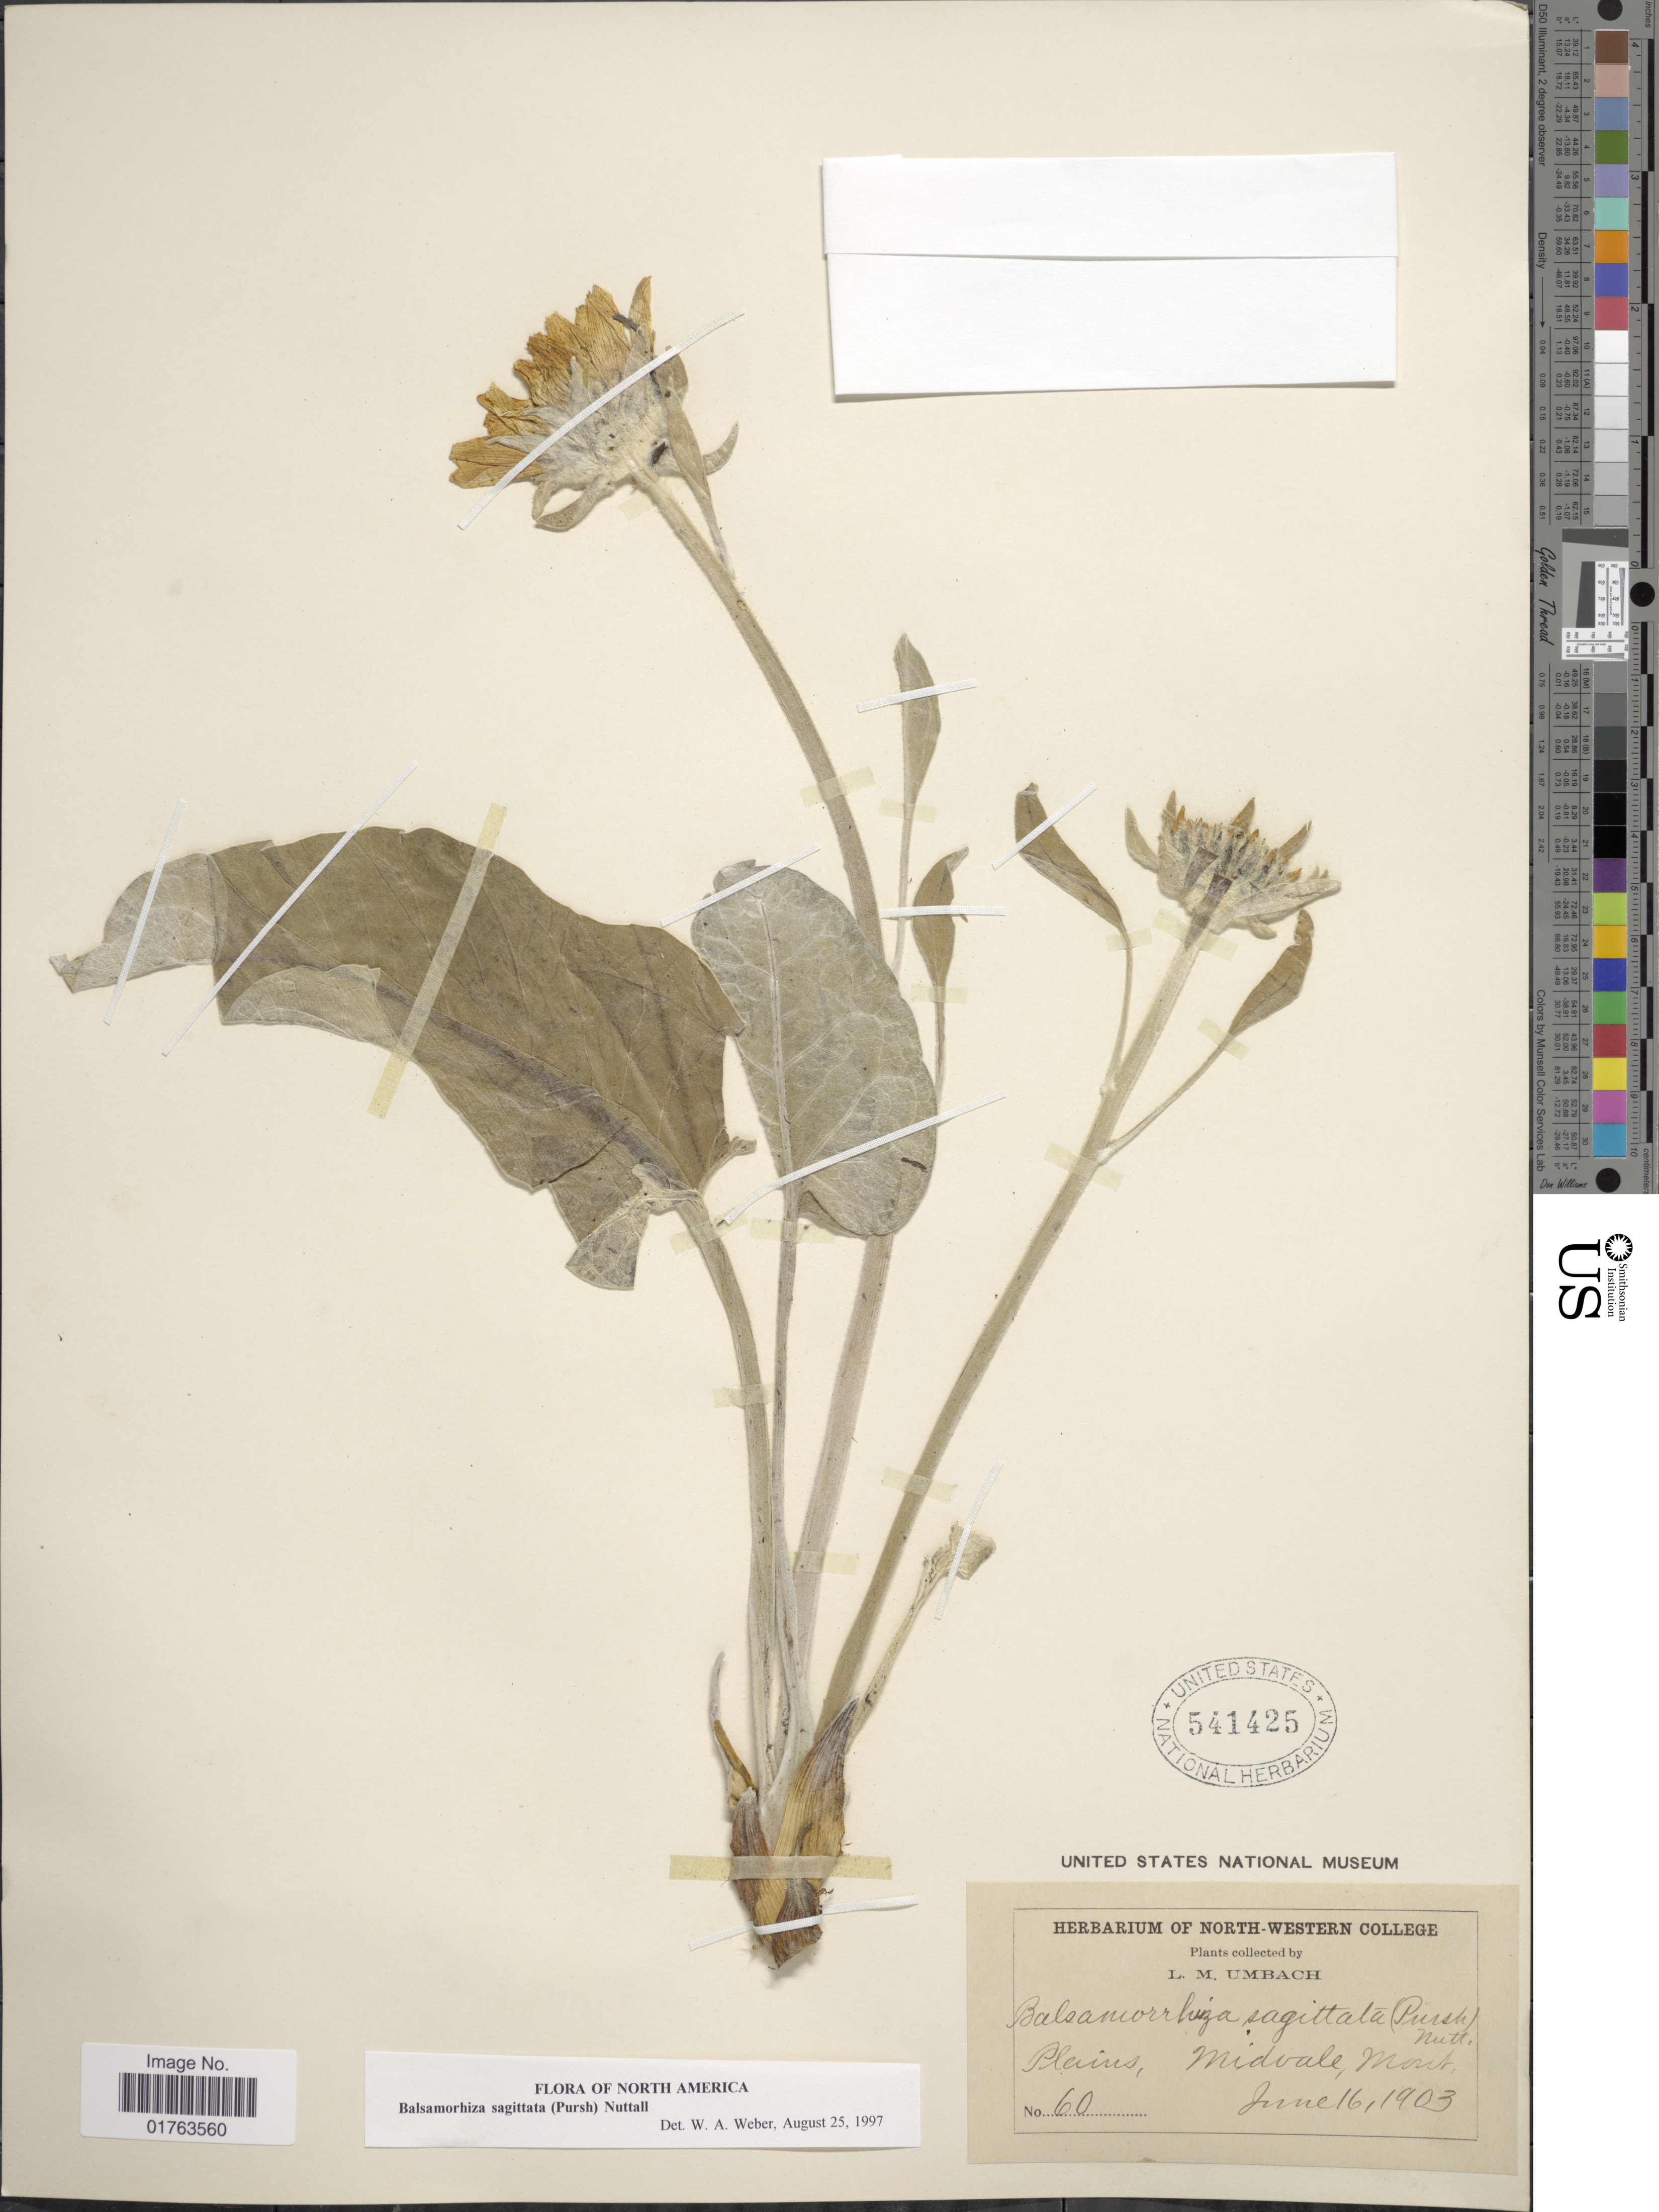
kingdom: Plantae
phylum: Tracheophyta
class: Magnoliopsida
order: Asterales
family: Asteraceae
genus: Balsamorhiza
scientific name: Balsamorhiza sagittata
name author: (Pursh) Nutt.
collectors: L. M. Umbach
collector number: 60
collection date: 1903-06-16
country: United States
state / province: Montana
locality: Plains, Midvale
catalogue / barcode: US 541425